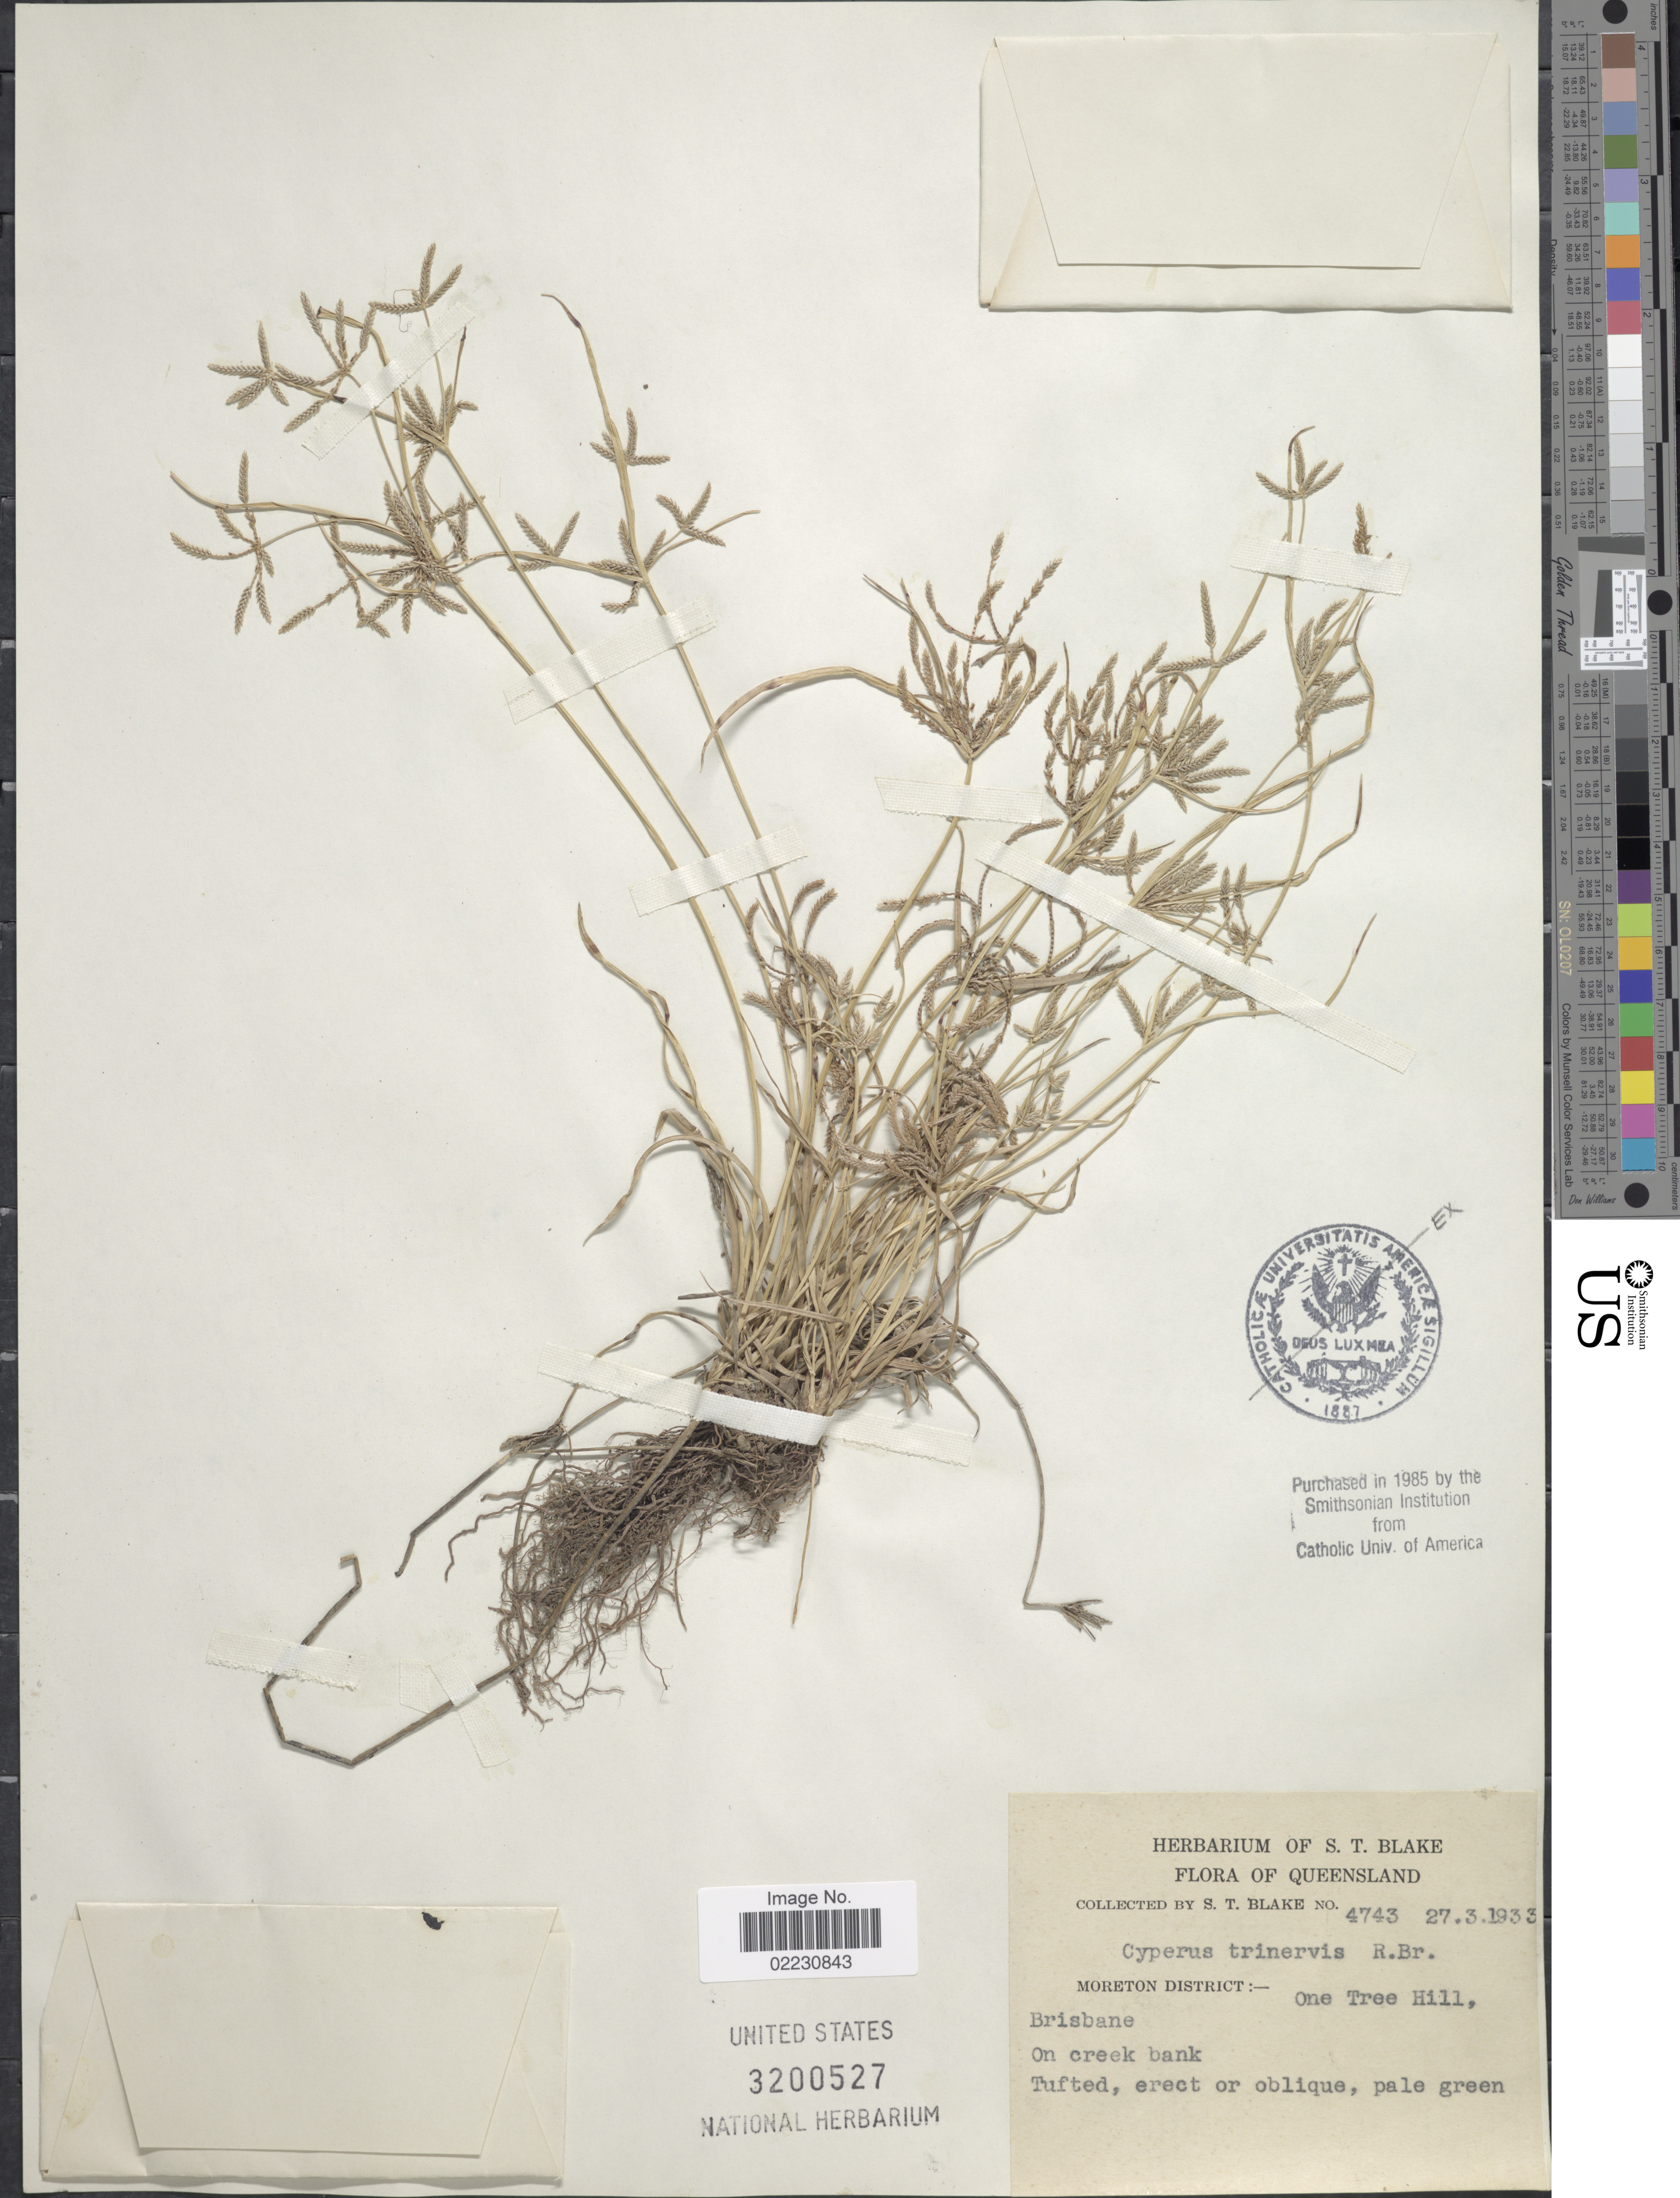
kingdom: Plantae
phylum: Tracheophyta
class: Liliopsida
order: Poales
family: Cyperaceae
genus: Cyperus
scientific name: Cyperus trinervis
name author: R. Br.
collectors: S. T. Blake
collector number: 4743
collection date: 1933-03-27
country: Australia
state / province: Queensland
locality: Moreton District, One Tree Hill, Brisbane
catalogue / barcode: US 3200527